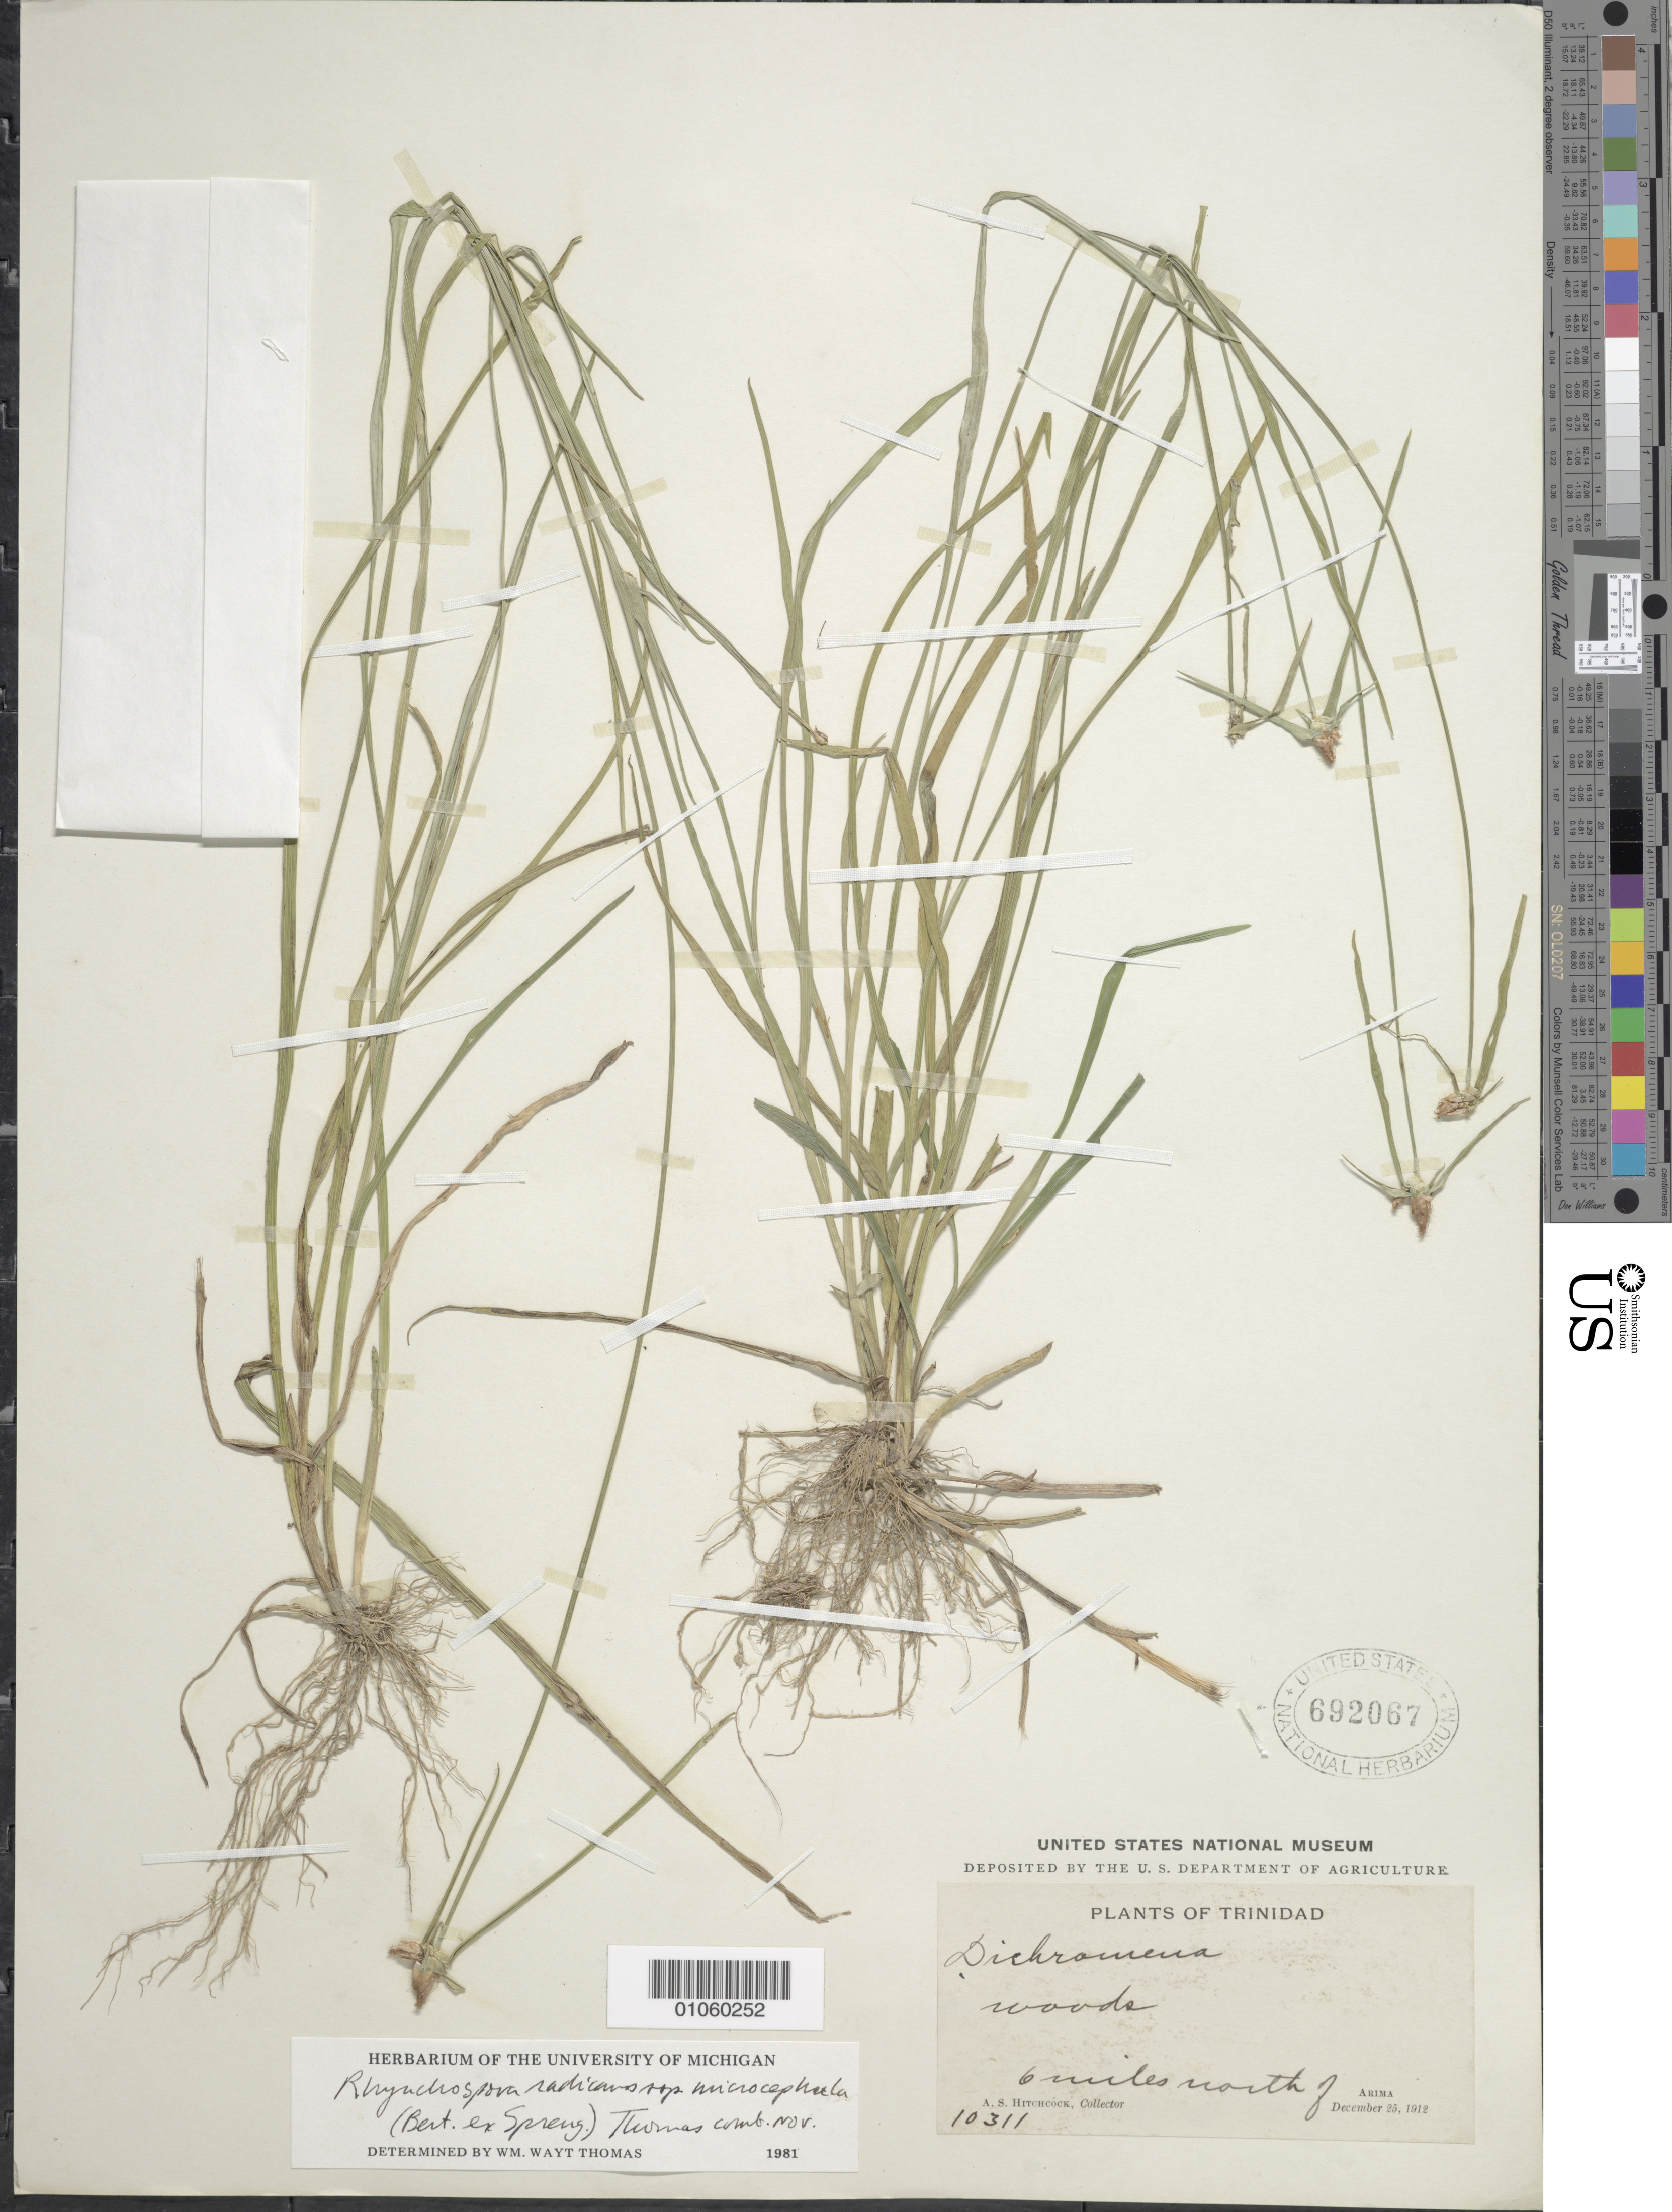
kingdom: Plantae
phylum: Tracheophyta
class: Liliopsida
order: Poales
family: Cyperaceae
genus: Rhynchospora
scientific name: Rhynchospora radicans subsp. microcephala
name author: (Bertero ex Spreng.) W.W. Thomas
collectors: A. S. Hitchcock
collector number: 10311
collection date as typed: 25 Dec 1912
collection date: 1912-12-25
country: Trinidad and Tobago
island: Trinidad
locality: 6 miles N of Arima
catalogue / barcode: US 692067